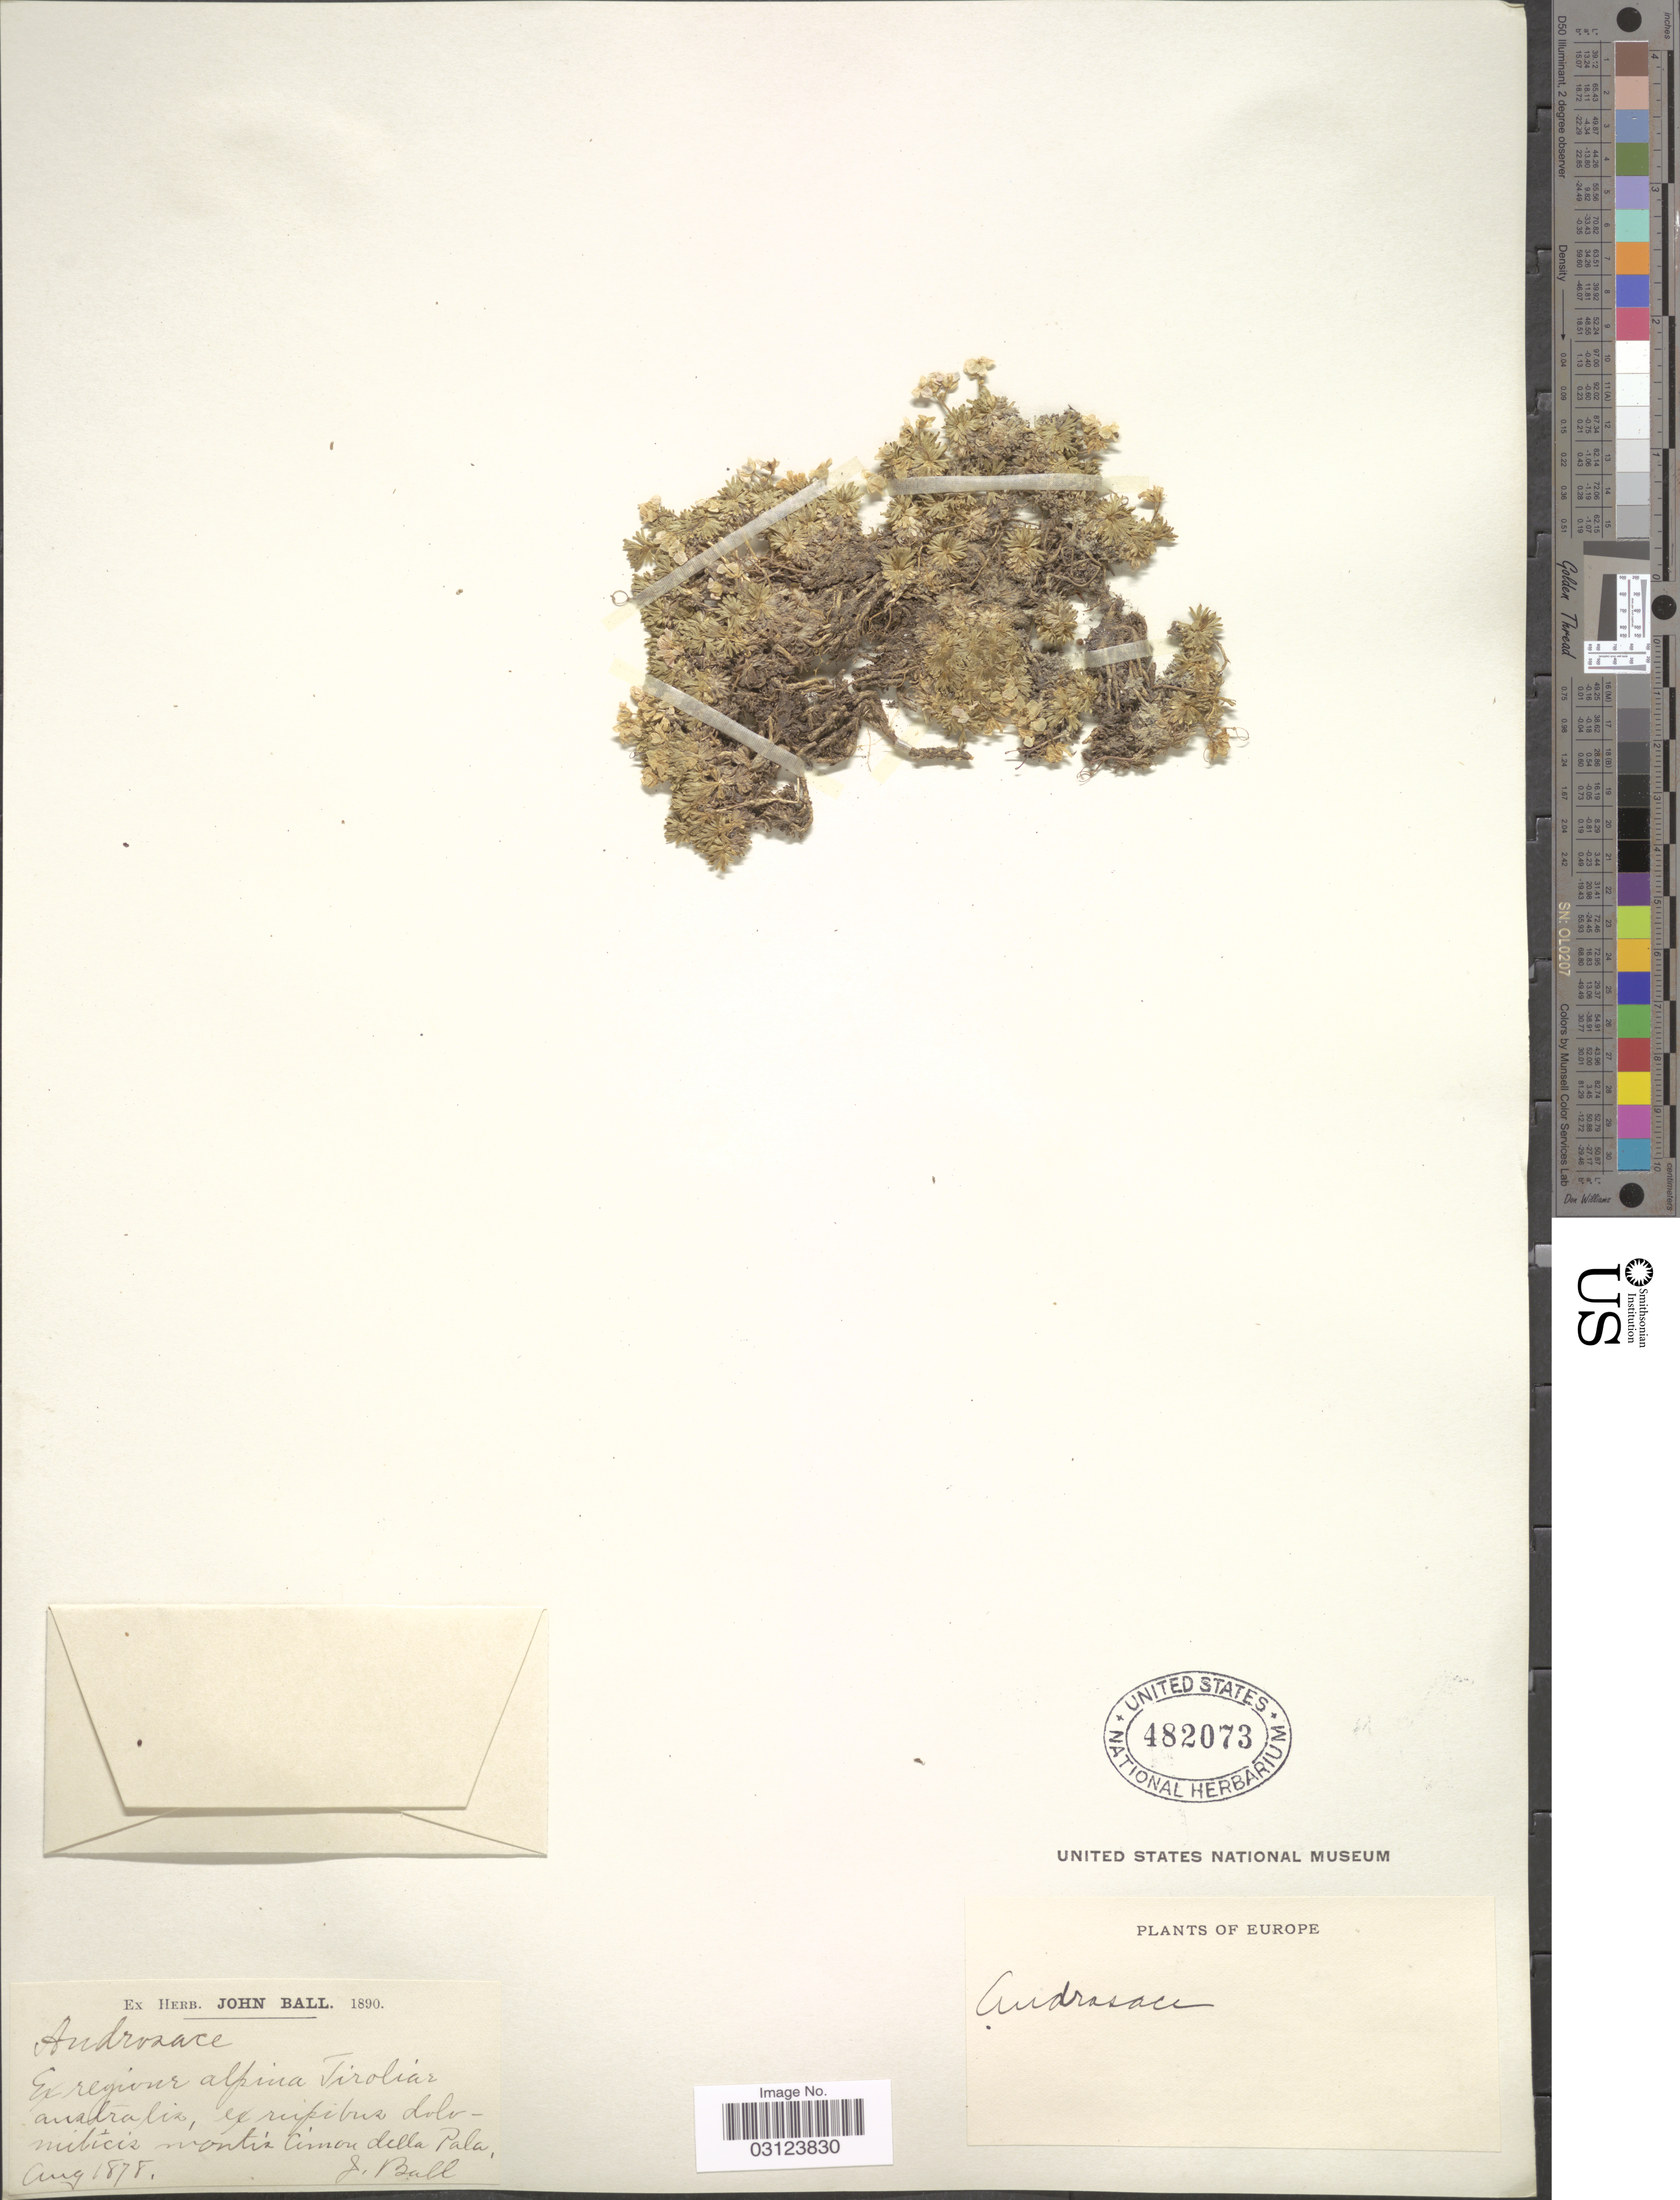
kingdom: Plantae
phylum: Tracheophyta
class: Magnoliopsida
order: Ericales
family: Primulaceae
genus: Androsace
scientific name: Androsace sp.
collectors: J. Ball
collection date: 1878-08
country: Italy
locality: Europe. Ex regione alpina Tiroliae australis, ex rupibus dolomiticis montis Cimon della Pala.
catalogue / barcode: US 482073